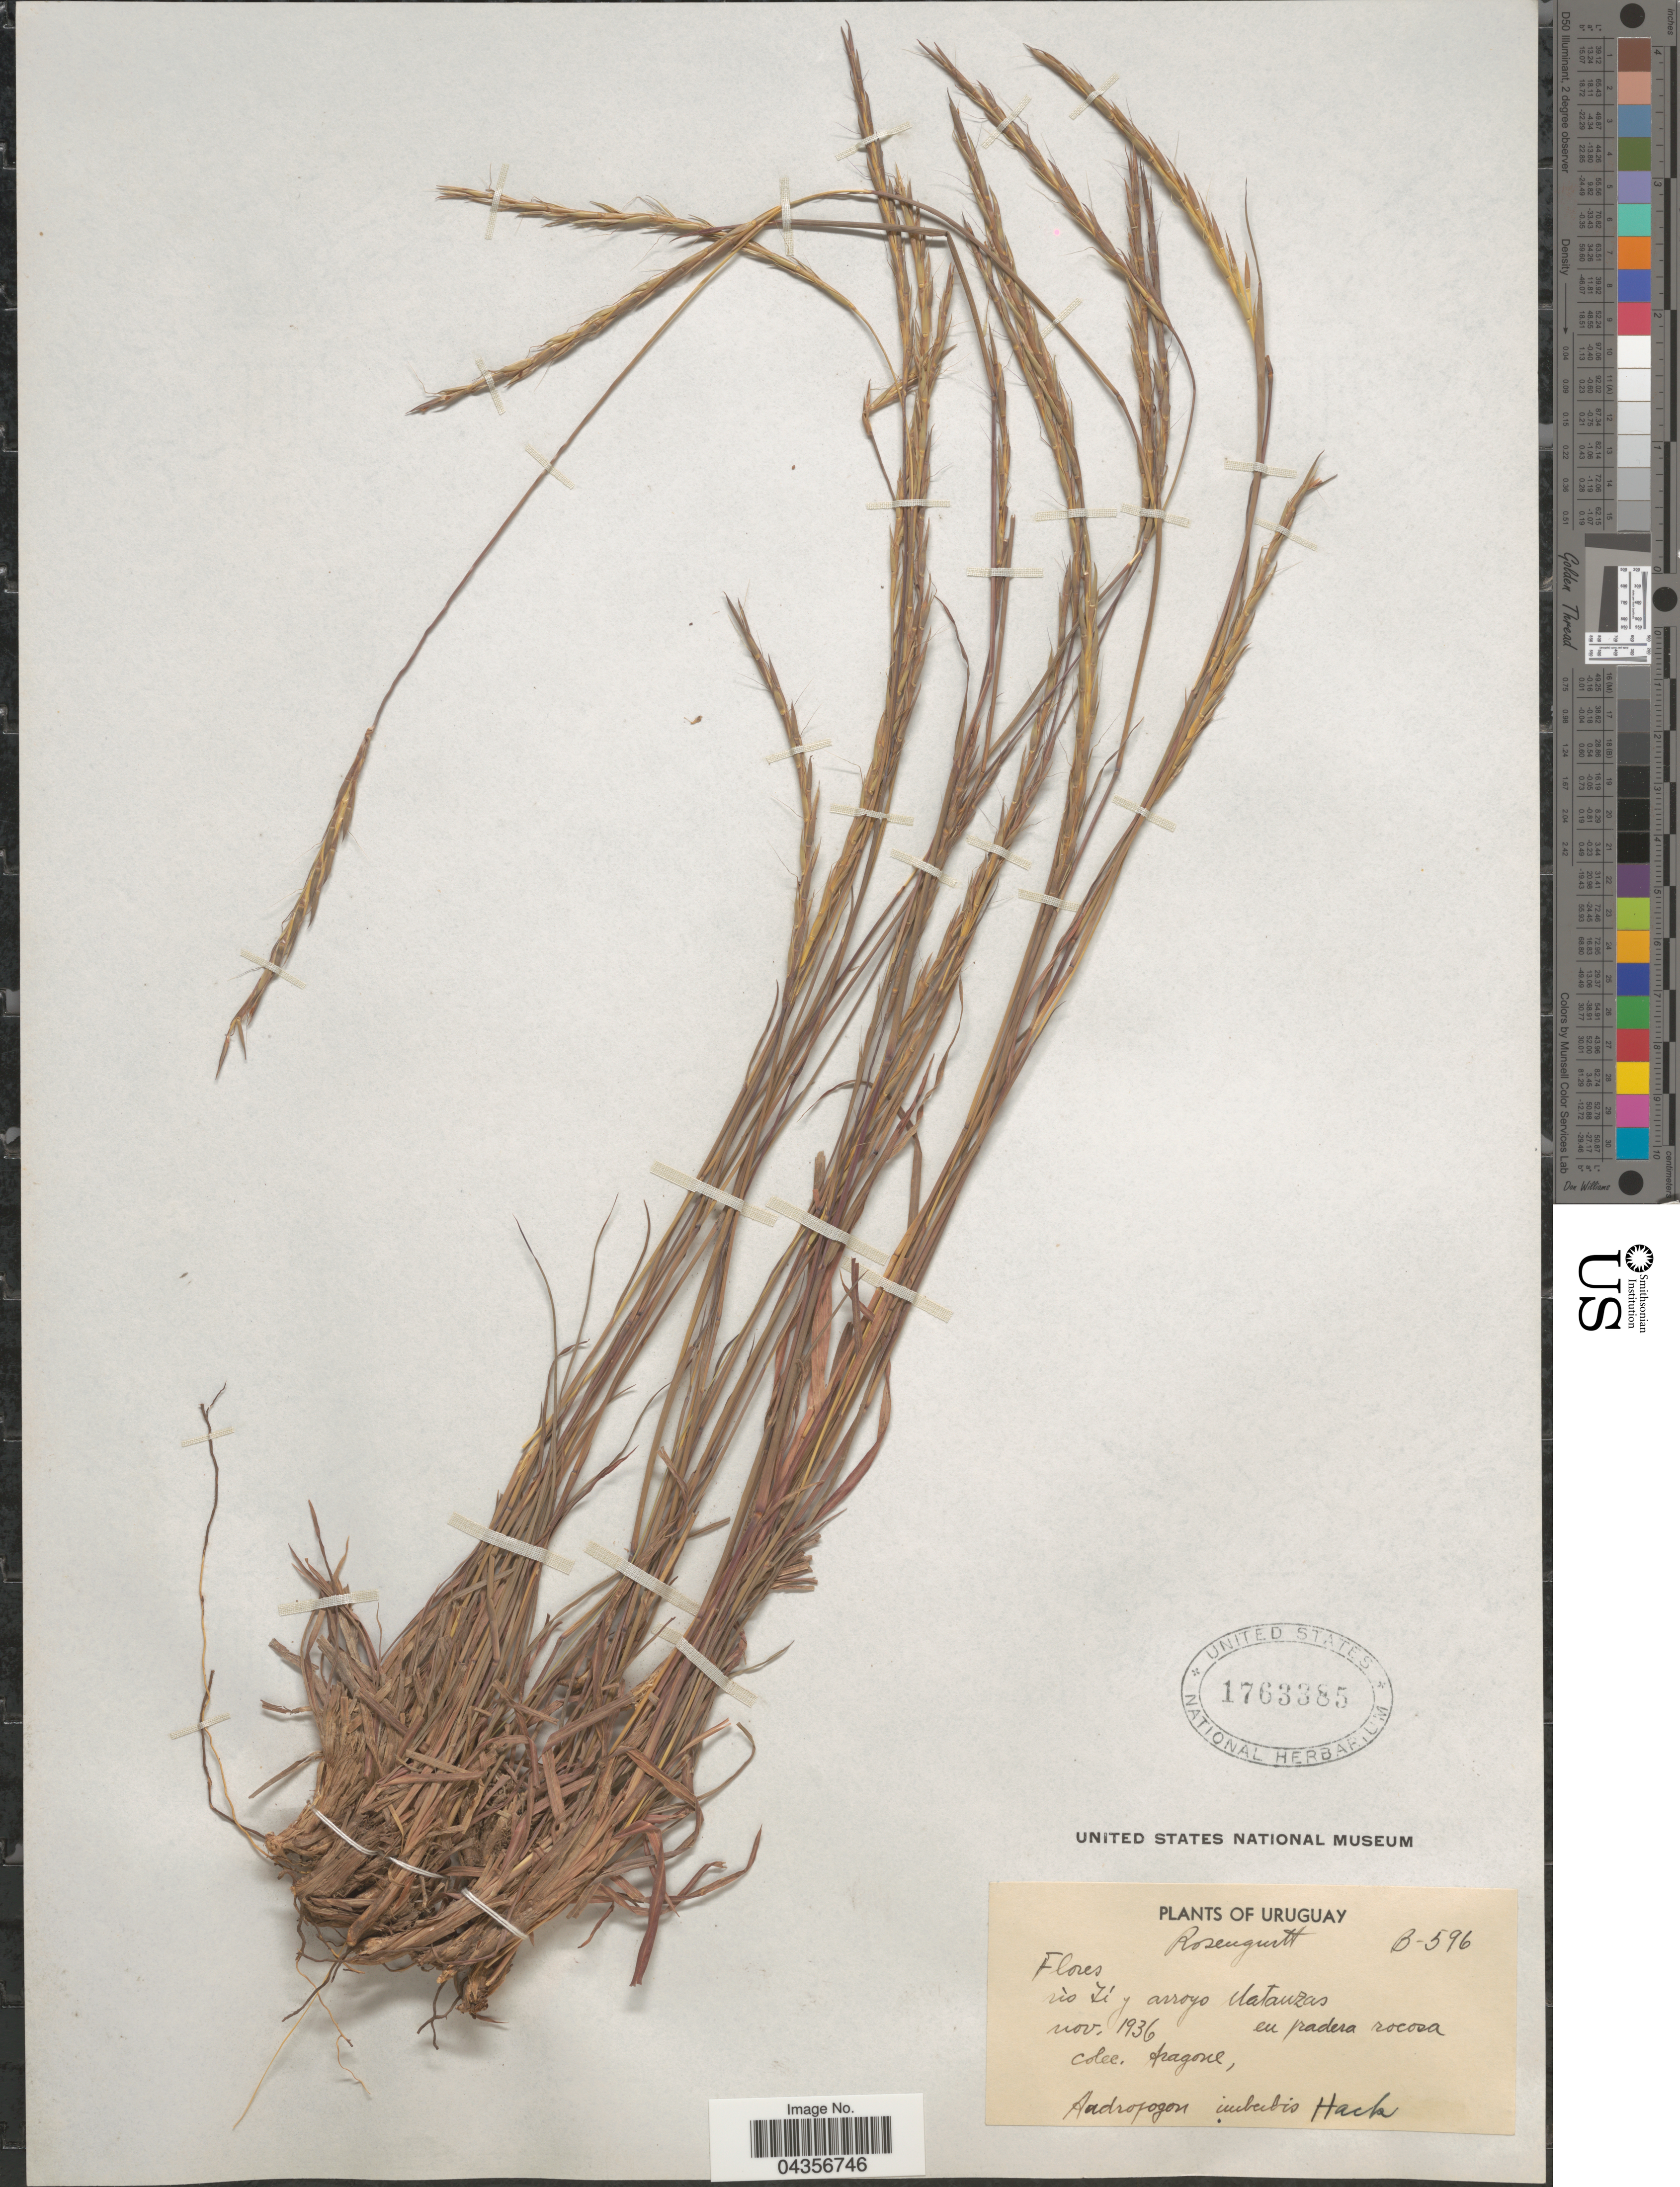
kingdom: Plantae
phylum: Tracheophyta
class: Liliopsida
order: Poales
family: Poaceae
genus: Schizachyrium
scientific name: Schizachyrium salzmanii var. aristatum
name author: (Hack.) Peichoto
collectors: Rosengurtt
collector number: B-596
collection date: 1936-11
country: Uruguay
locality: Río Yí y arroyo matanzas en pradera rocosa.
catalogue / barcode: US 1763385